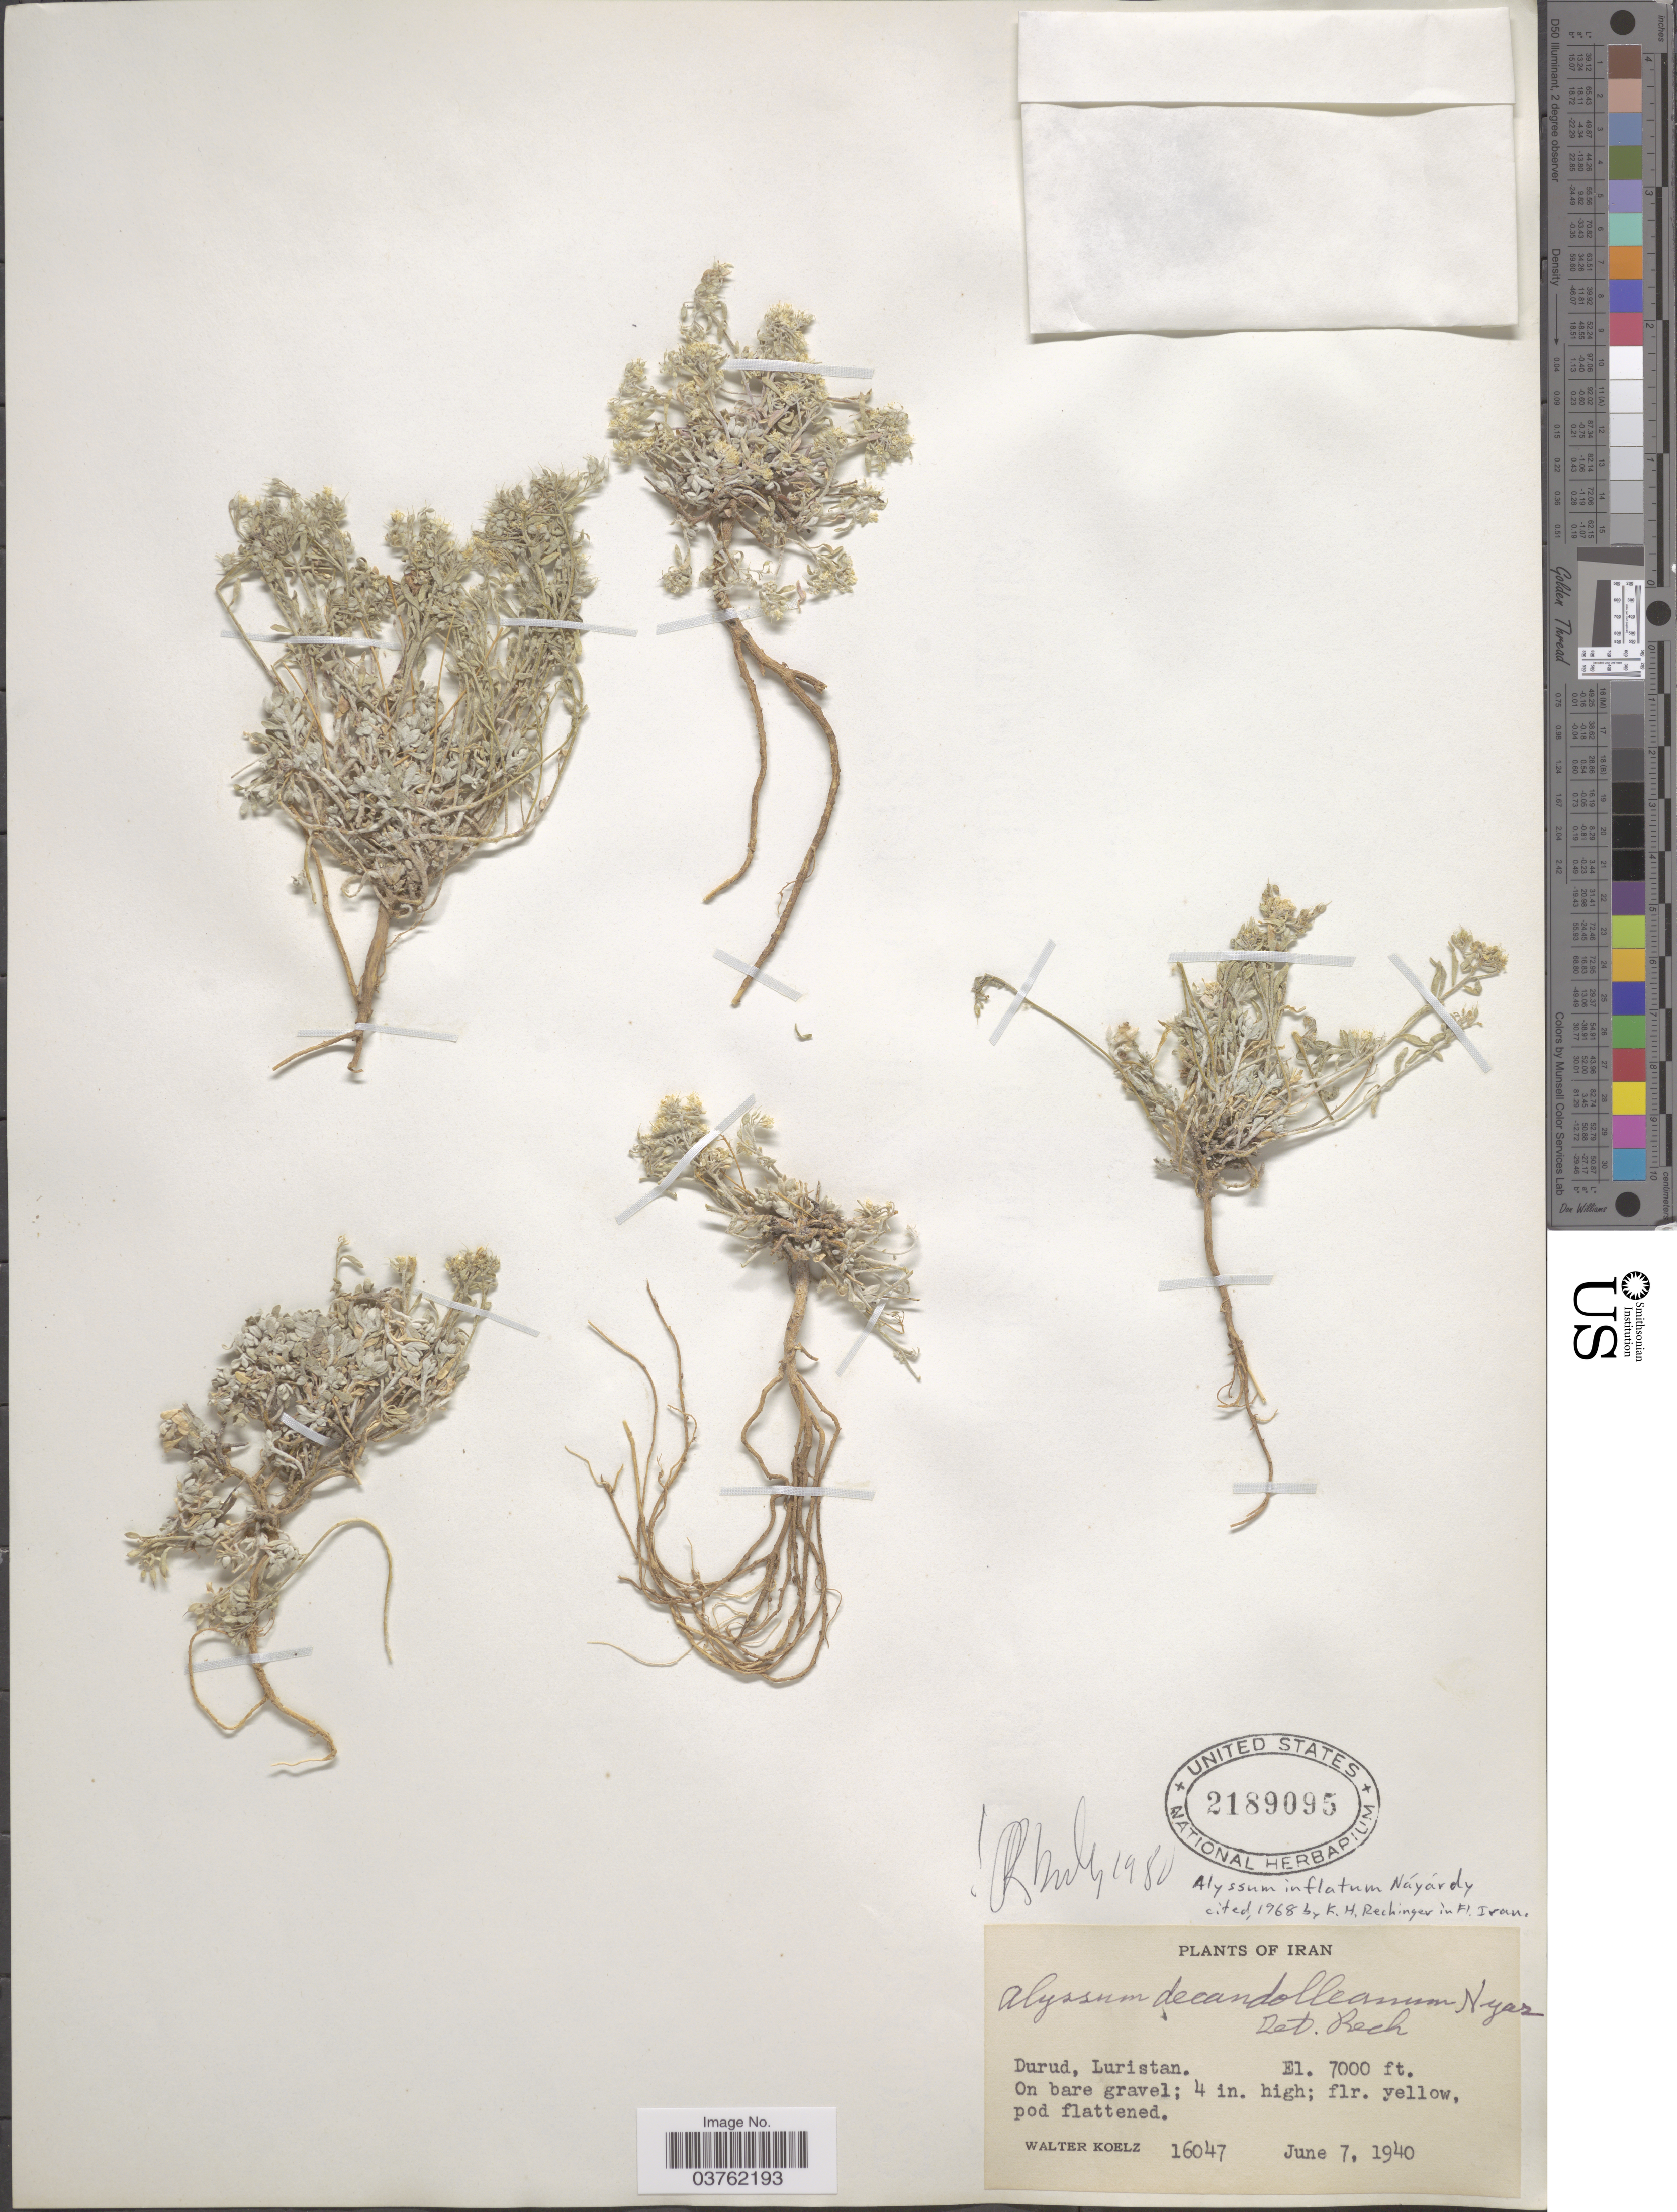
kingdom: Plantae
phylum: Tracheophyta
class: Magnoliopsida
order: Brassicales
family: Brassicaceae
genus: Alyssum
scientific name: Alyssum decandolleanum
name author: Nyár.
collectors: W. N. Koelz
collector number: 16047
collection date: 1940-06-07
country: Iran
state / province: Lorestan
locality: Durud, Luristan.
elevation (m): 2134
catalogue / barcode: US 2189095